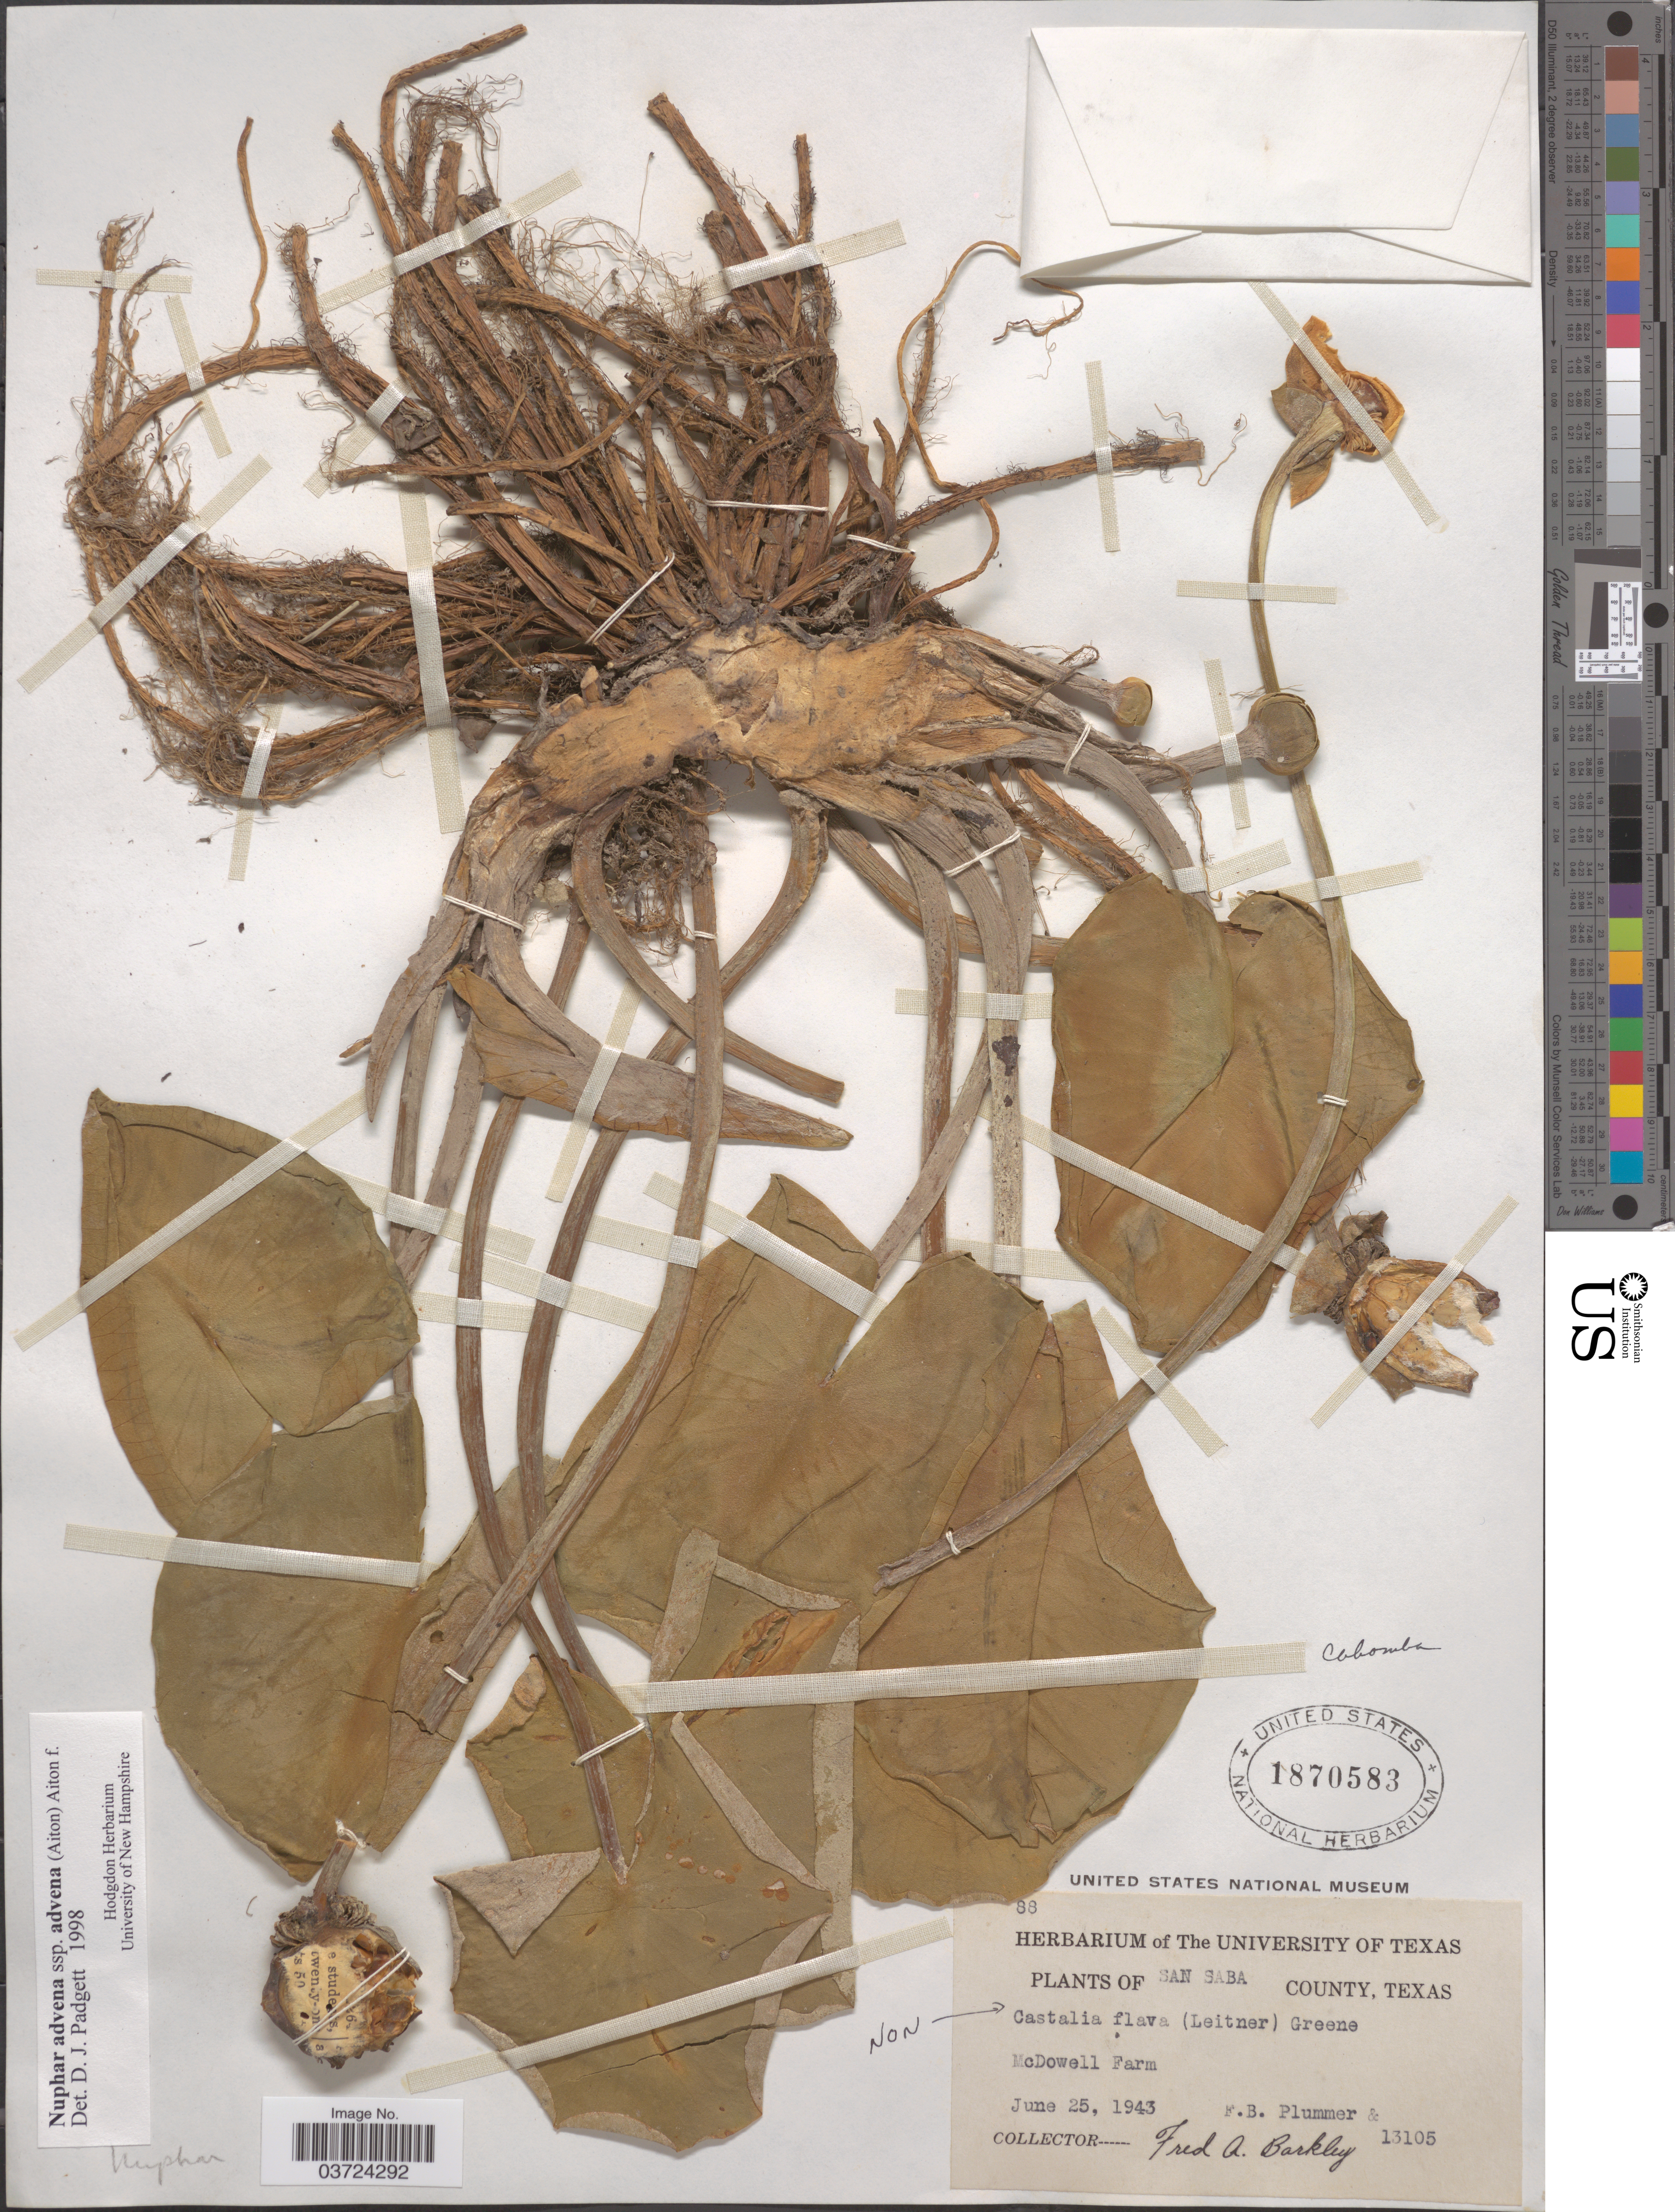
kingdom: Plantae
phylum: Tracheophyta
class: Magnoliopsida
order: Nymphaeales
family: Nymphaeaceae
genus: Nuphar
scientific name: Nuphar advena subsp. advena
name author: (Aiton) W.T. Aiton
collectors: F. Plummer & F. A. Barkley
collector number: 88/13105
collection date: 1943-06-25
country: United States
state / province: Texas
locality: San Saba County. McDowell Farm.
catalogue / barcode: US 1870583